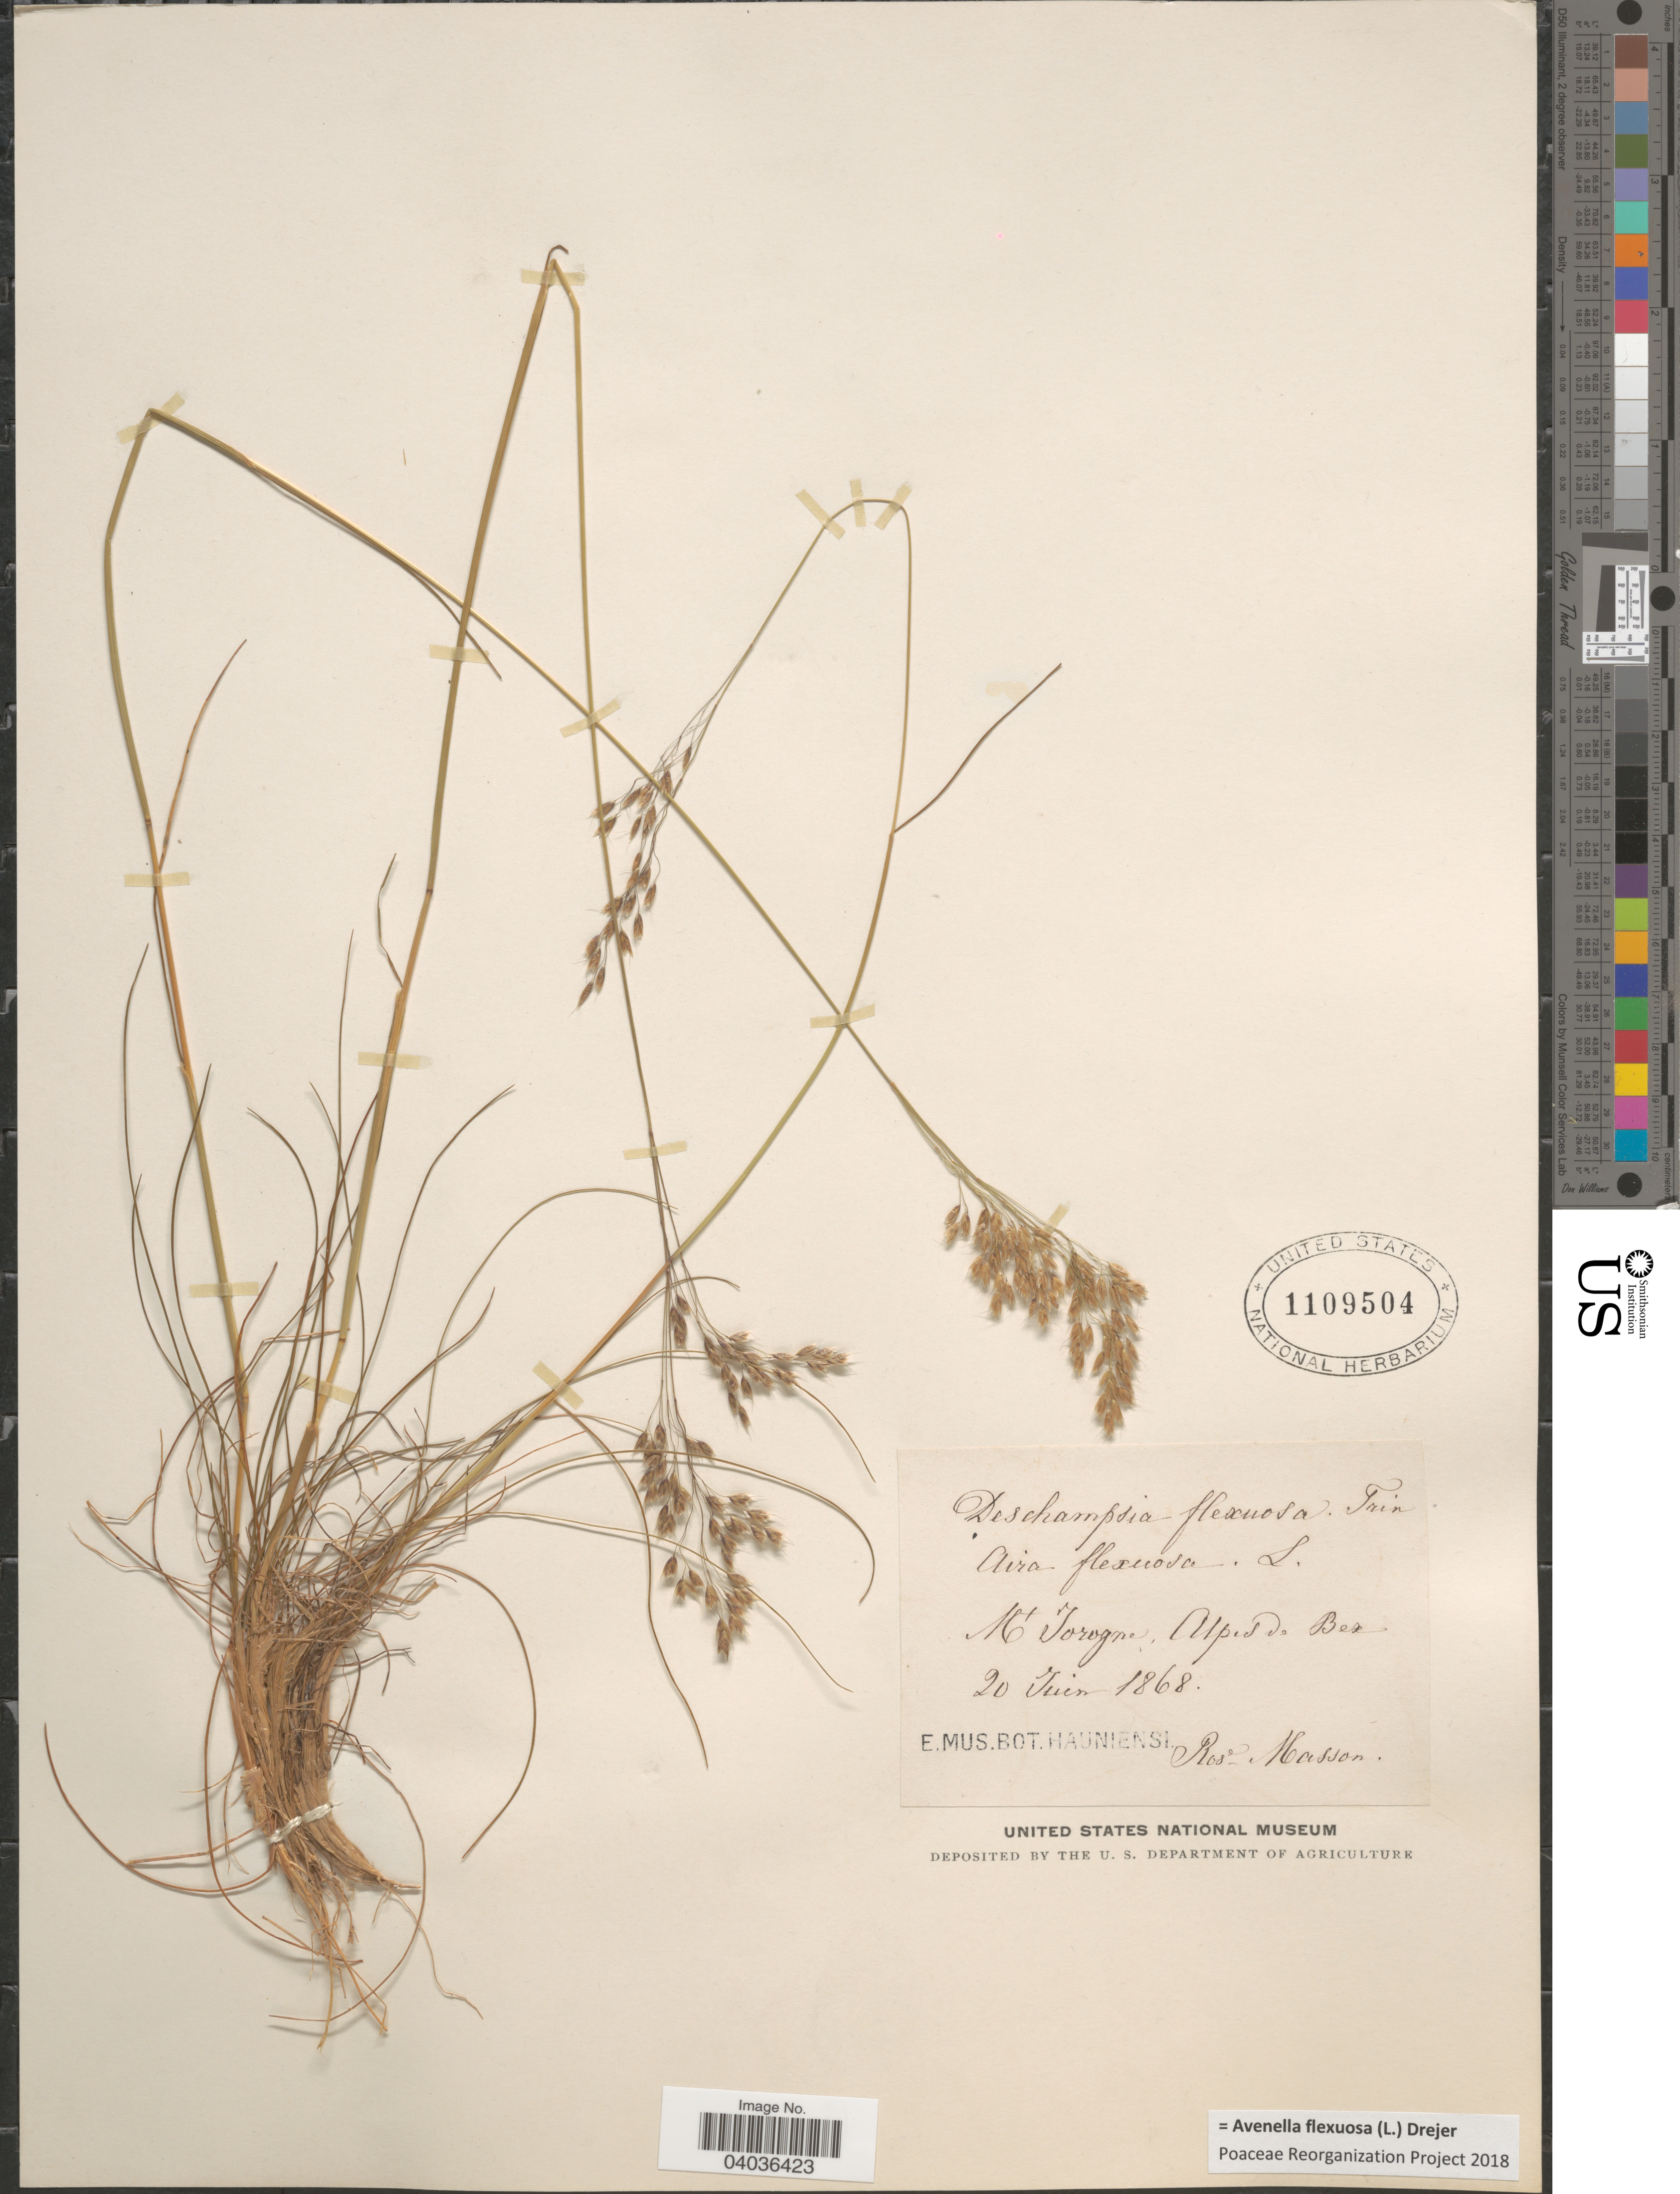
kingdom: Plantae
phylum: Tracheophyta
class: Liliopsida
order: Poales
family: Poaceae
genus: Avenella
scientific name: Avenella flexuosa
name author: (L.) Drejer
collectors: R. Masson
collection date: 1868-06-20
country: Switzerland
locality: Mt. Torogne. Alp.s de Bex.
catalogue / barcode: US 1109504